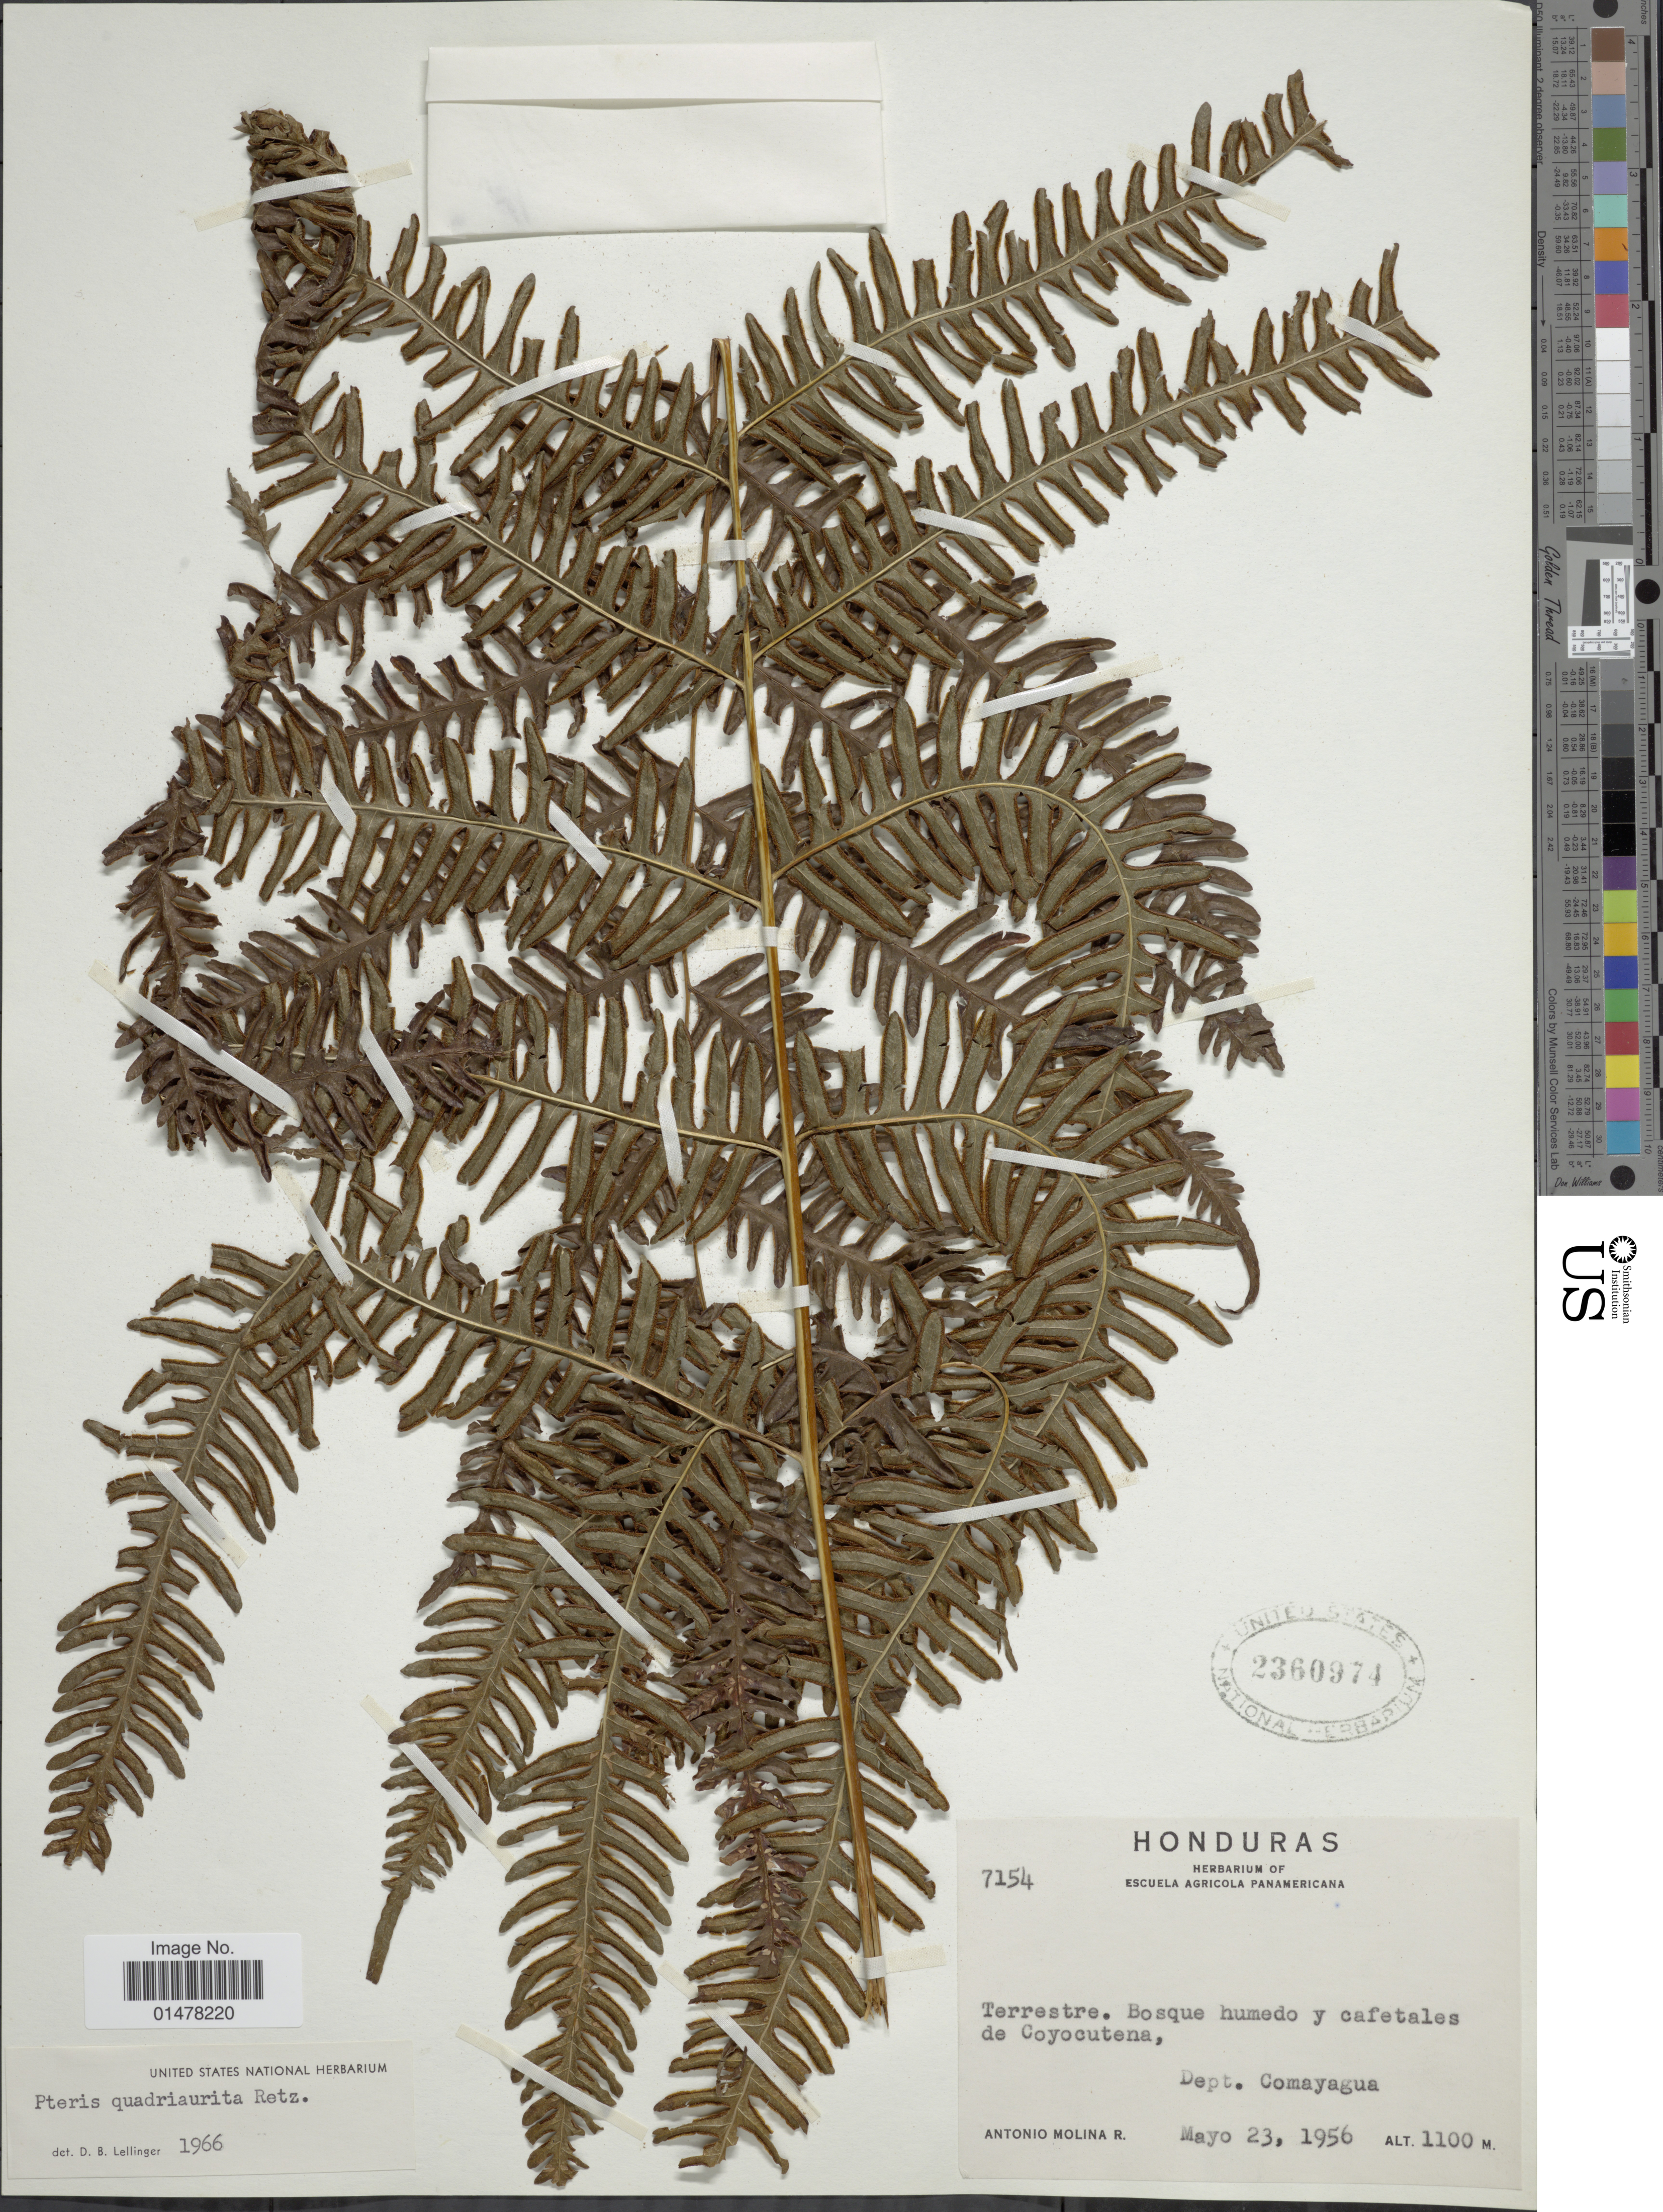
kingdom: Plantae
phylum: Tracheophyta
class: Polypodiopsida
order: Polypodiales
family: Pteridaceae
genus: Pteris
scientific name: Pteris quadriaurita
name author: Retz.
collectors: A. Molina R.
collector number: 7154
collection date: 1956-05-23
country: Honduras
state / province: Comayagua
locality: Honduras, Terrestre, bosque humedo y cafetales de Coyocutena, Dept. Comayagua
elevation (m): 1100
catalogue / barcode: US 2360974